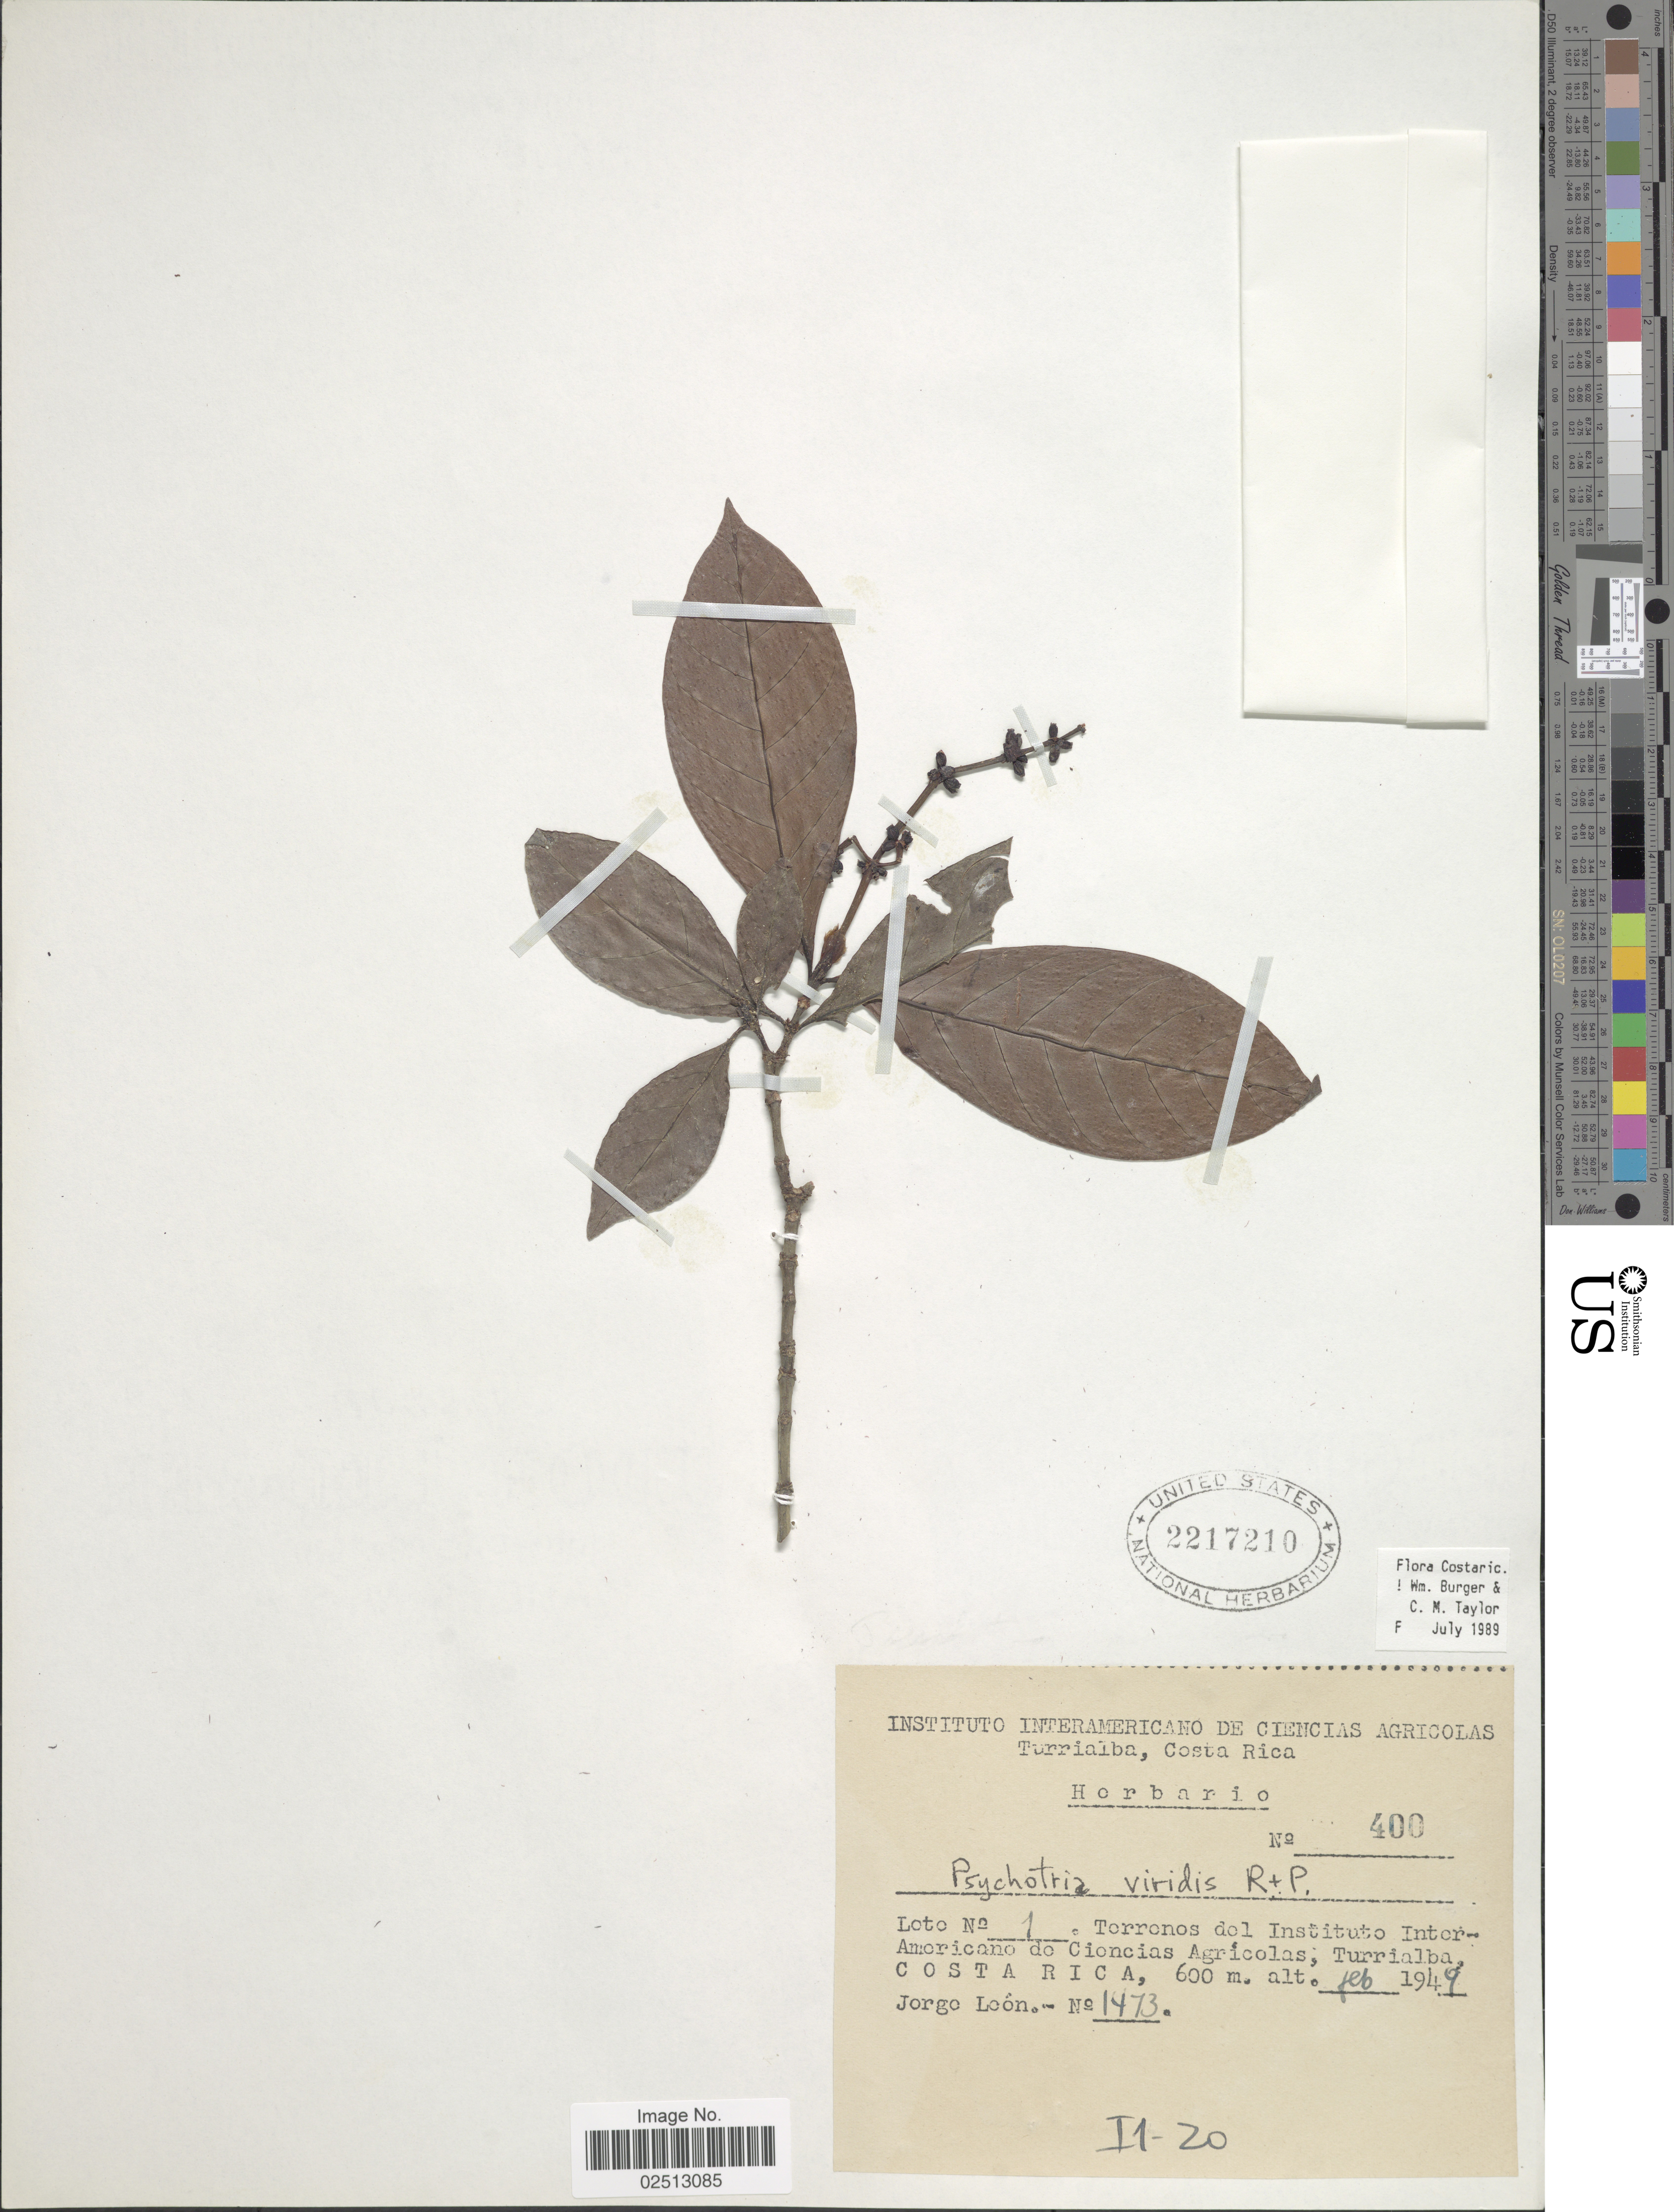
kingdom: Plantae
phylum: Tracheophyta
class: Magnoliopsida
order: Gentianales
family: Rubiaceae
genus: Psychotria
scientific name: Psychotria viridis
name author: Ruiz & Pav.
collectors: J. León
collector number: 1473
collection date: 1949-02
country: Costa Rica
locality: Terrenos del Instituto Inter-Americano de Cioncias Agricolas, Turialba.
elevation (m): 600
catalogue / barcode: US 2217210